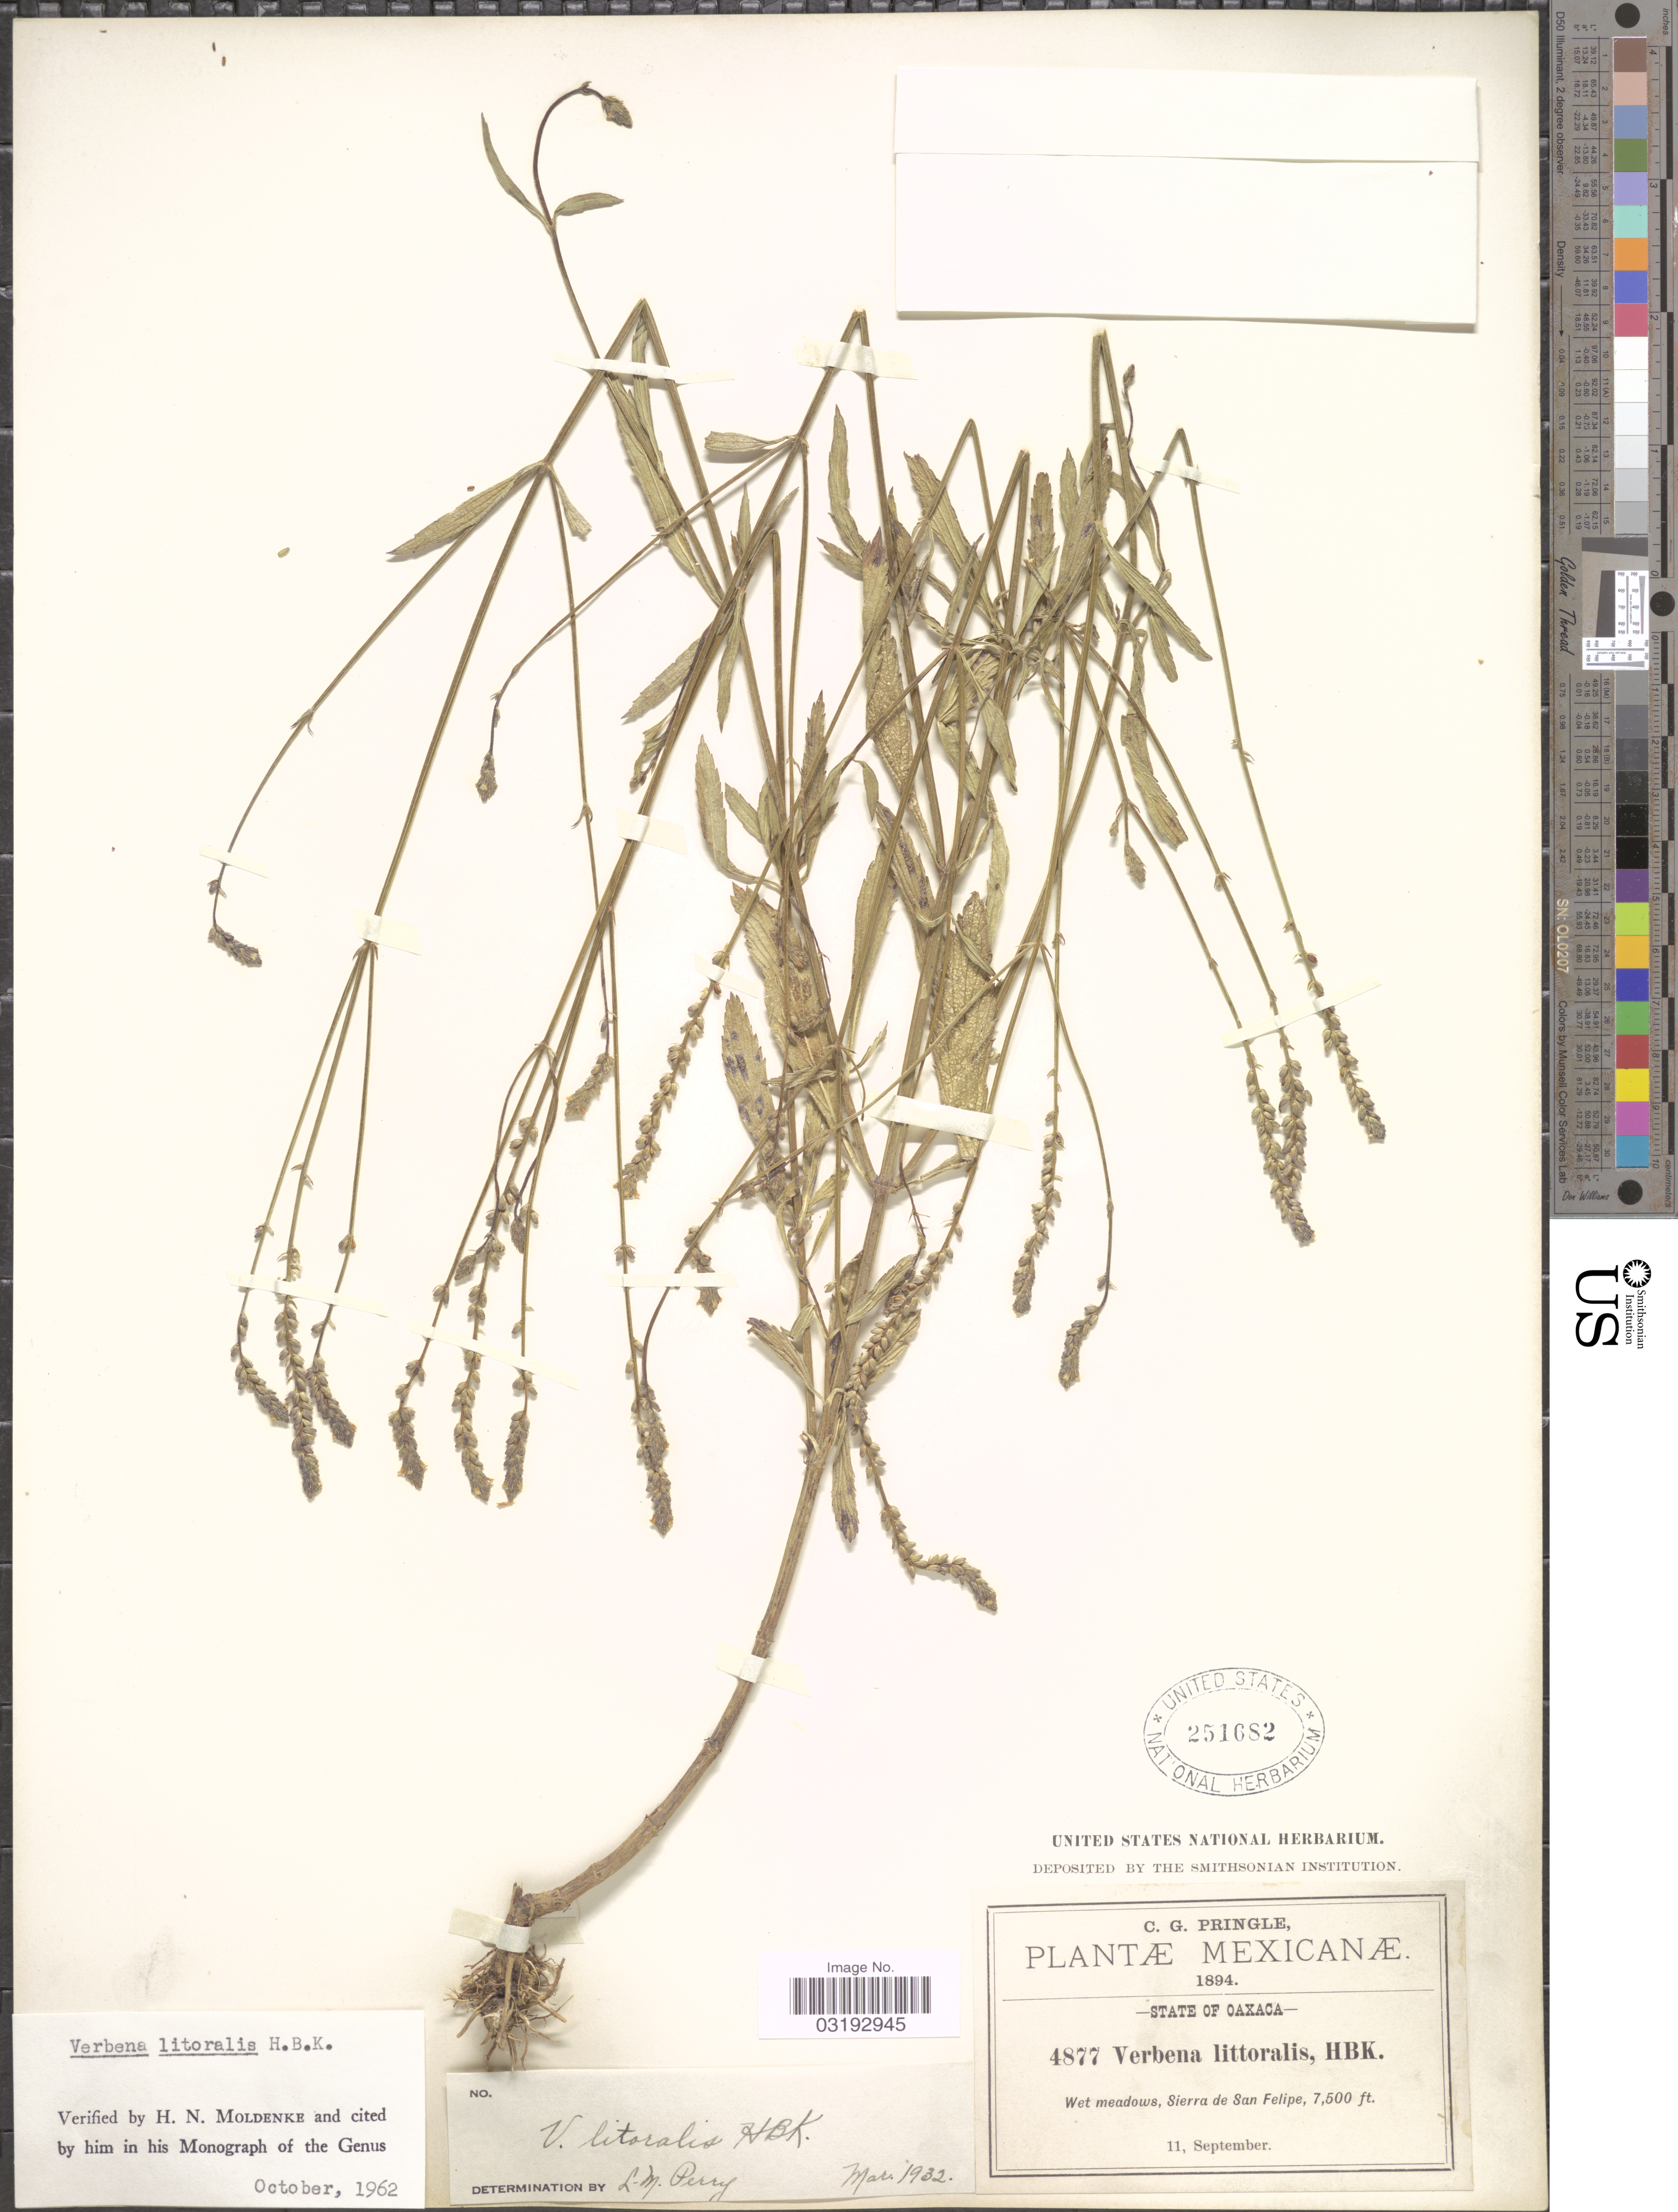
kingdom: Plantae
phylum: Tracheophyta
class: Magnoliopsida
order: Lamiales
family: Verbenaceae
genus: Verbena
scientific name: Verbena litoralis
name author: Kunth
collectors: C. G. Pringle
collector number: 4877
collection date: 1894-09-11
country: Mexico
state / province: Oaxaca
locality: Sierra de San Felipe.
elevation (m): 2286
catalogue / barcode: US 251682